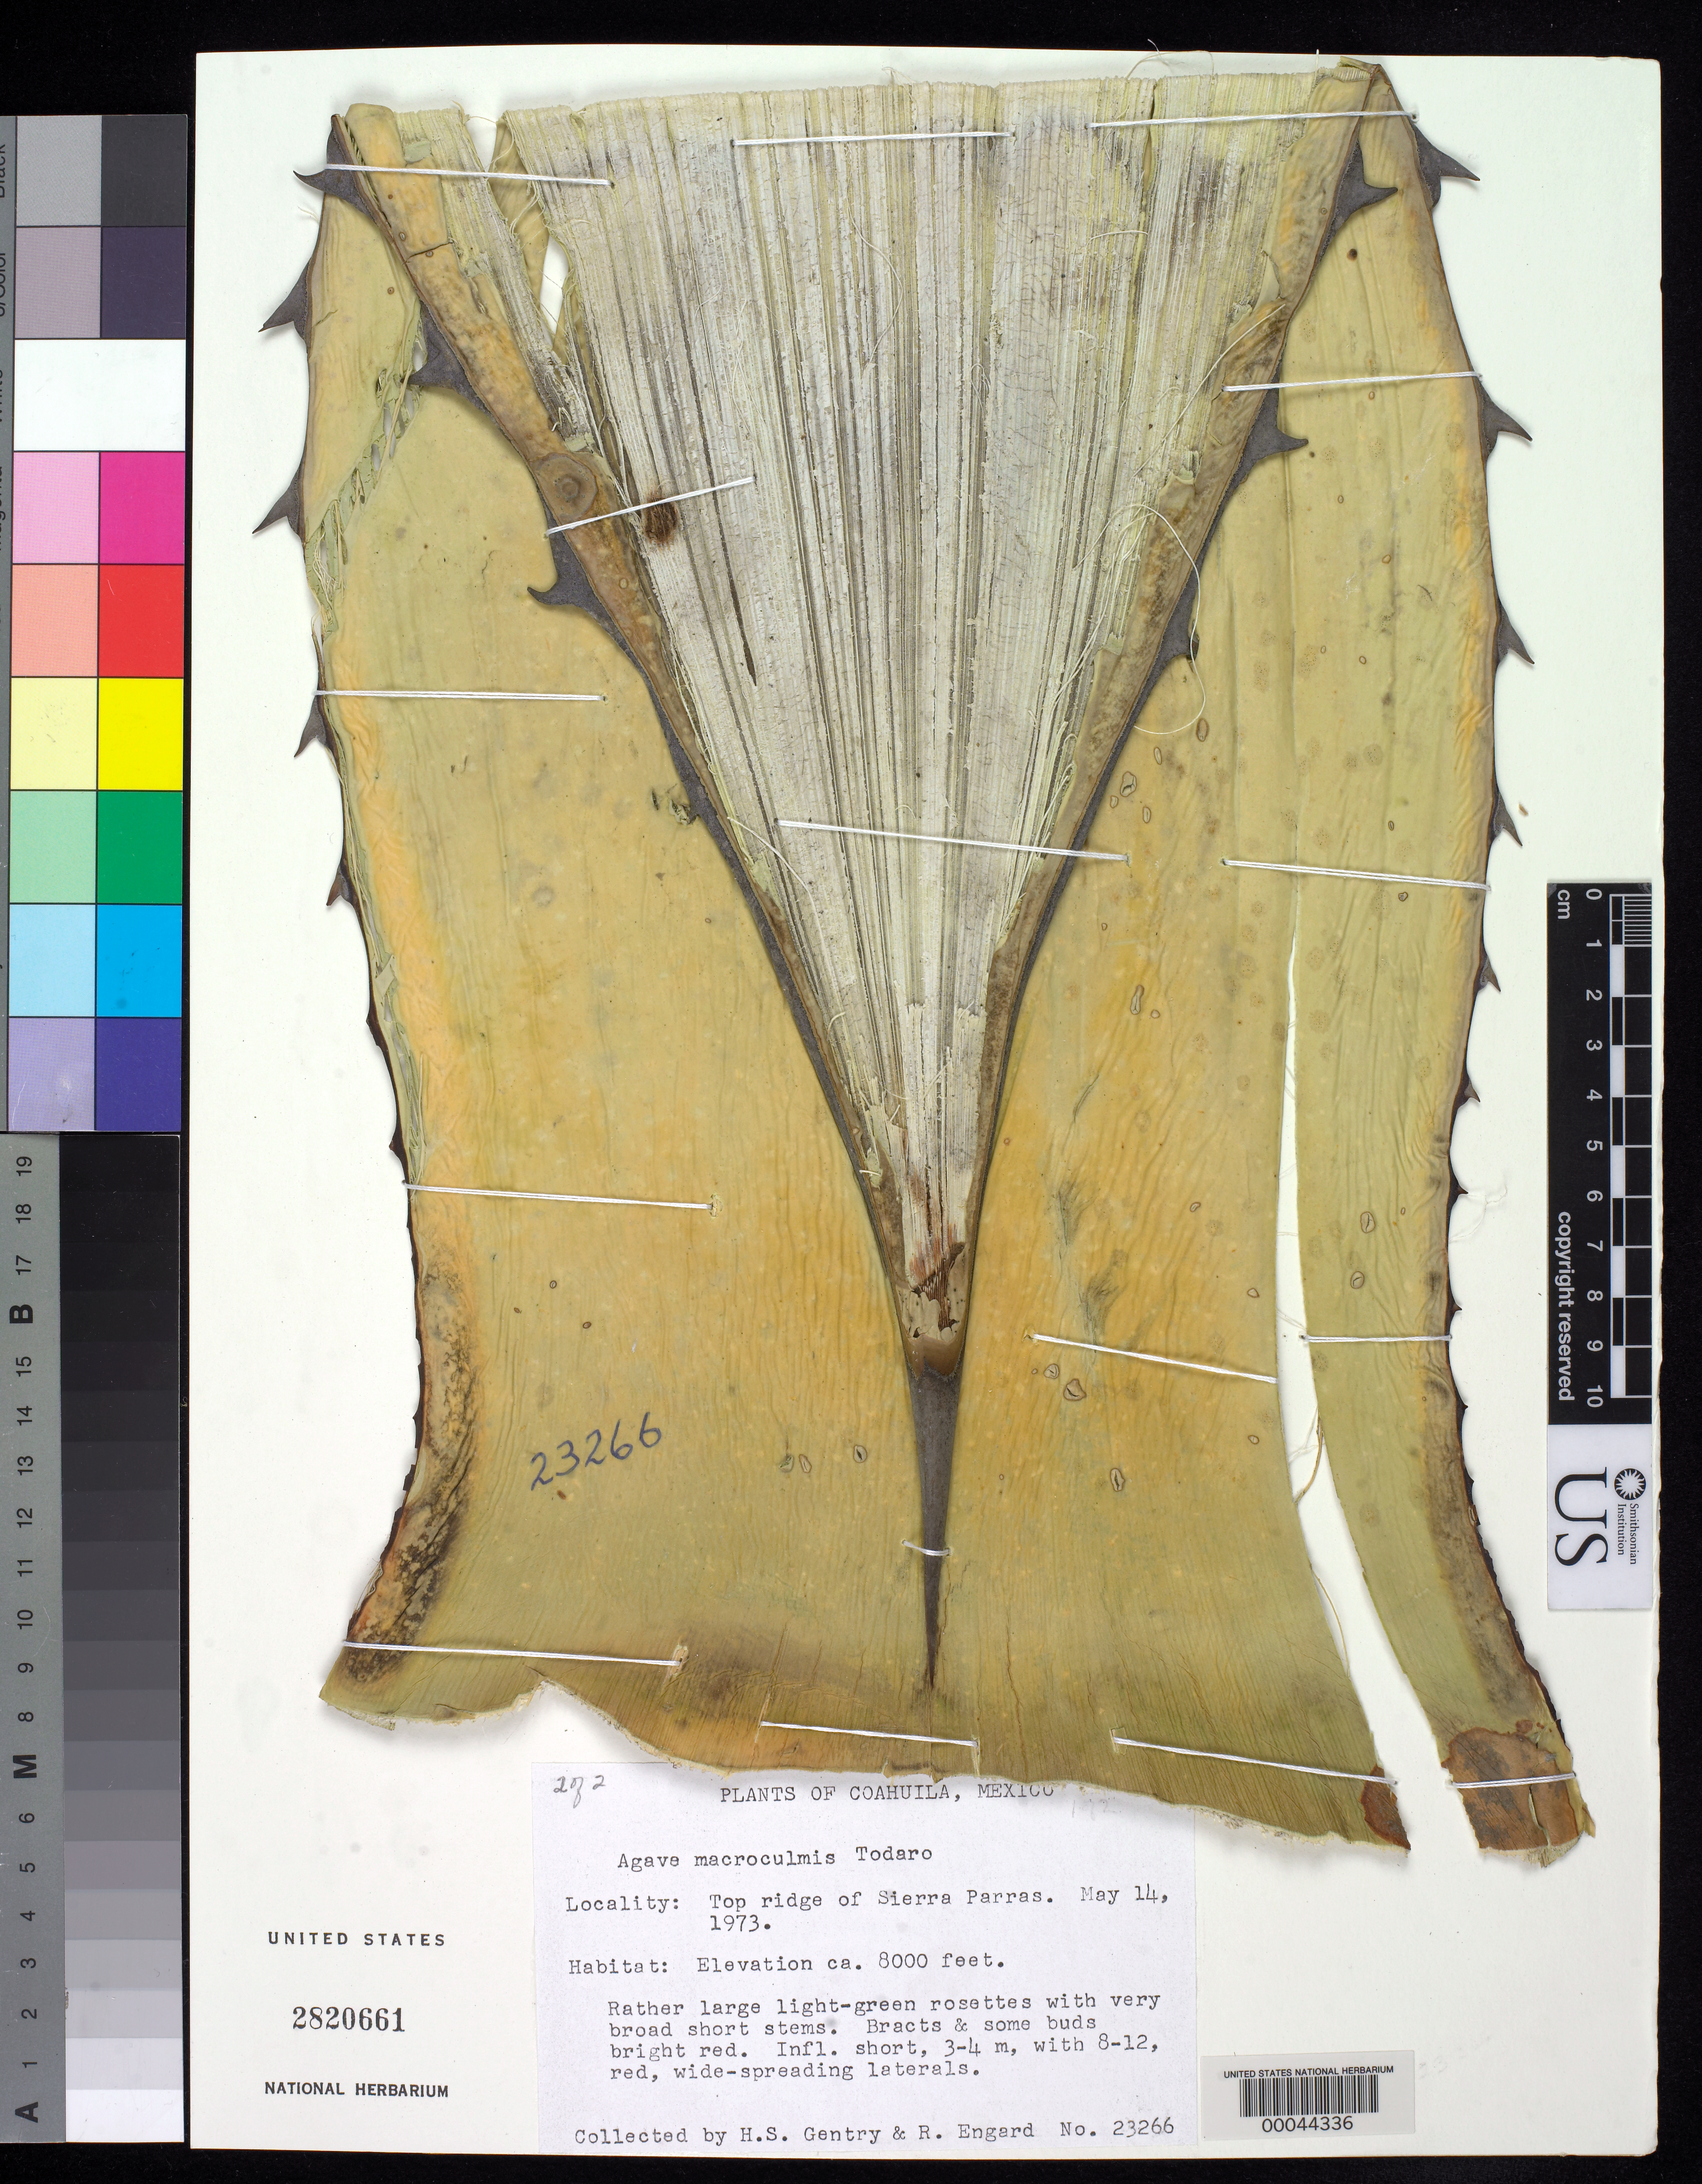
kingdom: Plantae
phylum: Tracheophyta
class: Liliopsida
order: Asparagales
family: Asparagaceae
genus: Agave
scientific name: Agave macroculmis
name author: Tod.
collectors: H. S. Gentry & R. Engard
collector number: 23266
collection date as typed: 14 May 1973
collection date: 1973-05-14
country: Mexico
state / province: Coahuila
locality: Top ridge of Sierra Parras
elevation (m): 2438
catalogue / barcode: US 2820661